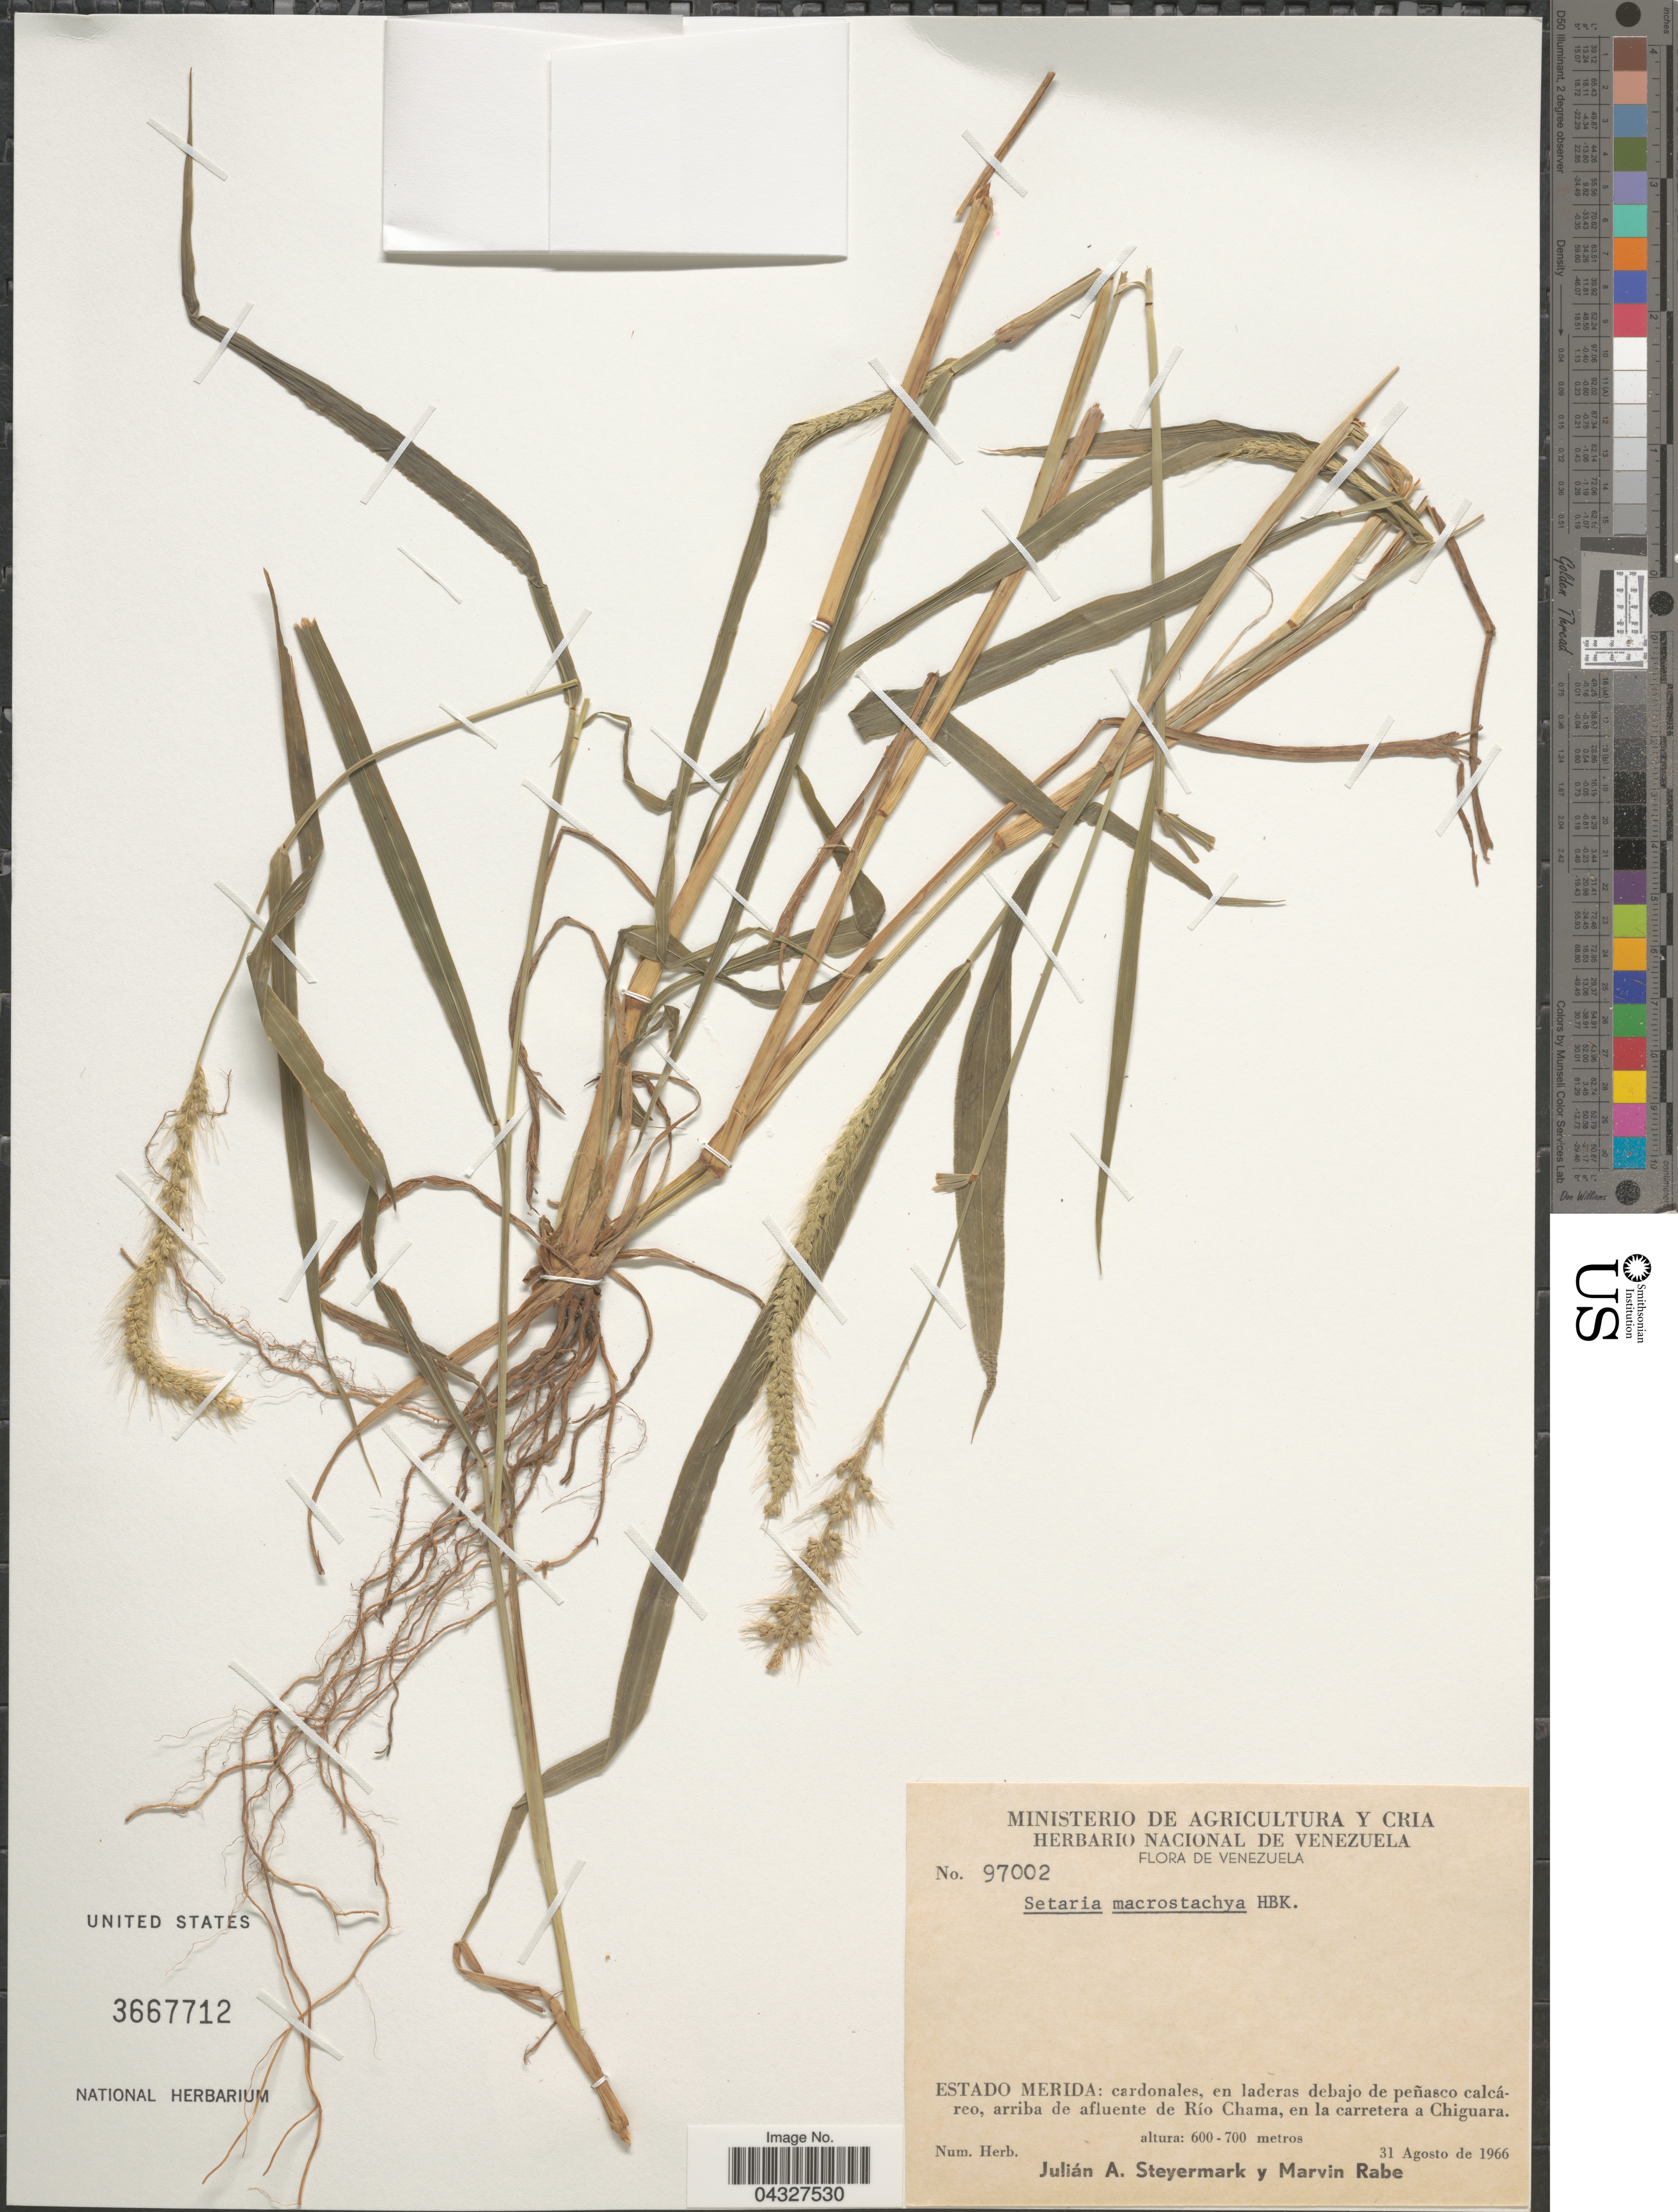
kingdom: Plantae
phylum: Tracheophyta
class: Liliopsida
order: Poales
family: Poaceae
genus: Setaria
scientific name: Setaria macrostachya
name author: Kunth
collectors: J. Steyermark & M. Rabe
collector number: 97002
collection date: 1966-08-31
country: Venezuela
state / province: Merida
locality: Cardonales, en laderas debajo de peñasco calcáreo, arriba de afluente de Río Chama, en la carretera a Chiguara.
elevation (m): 600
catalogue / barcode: US 3667712